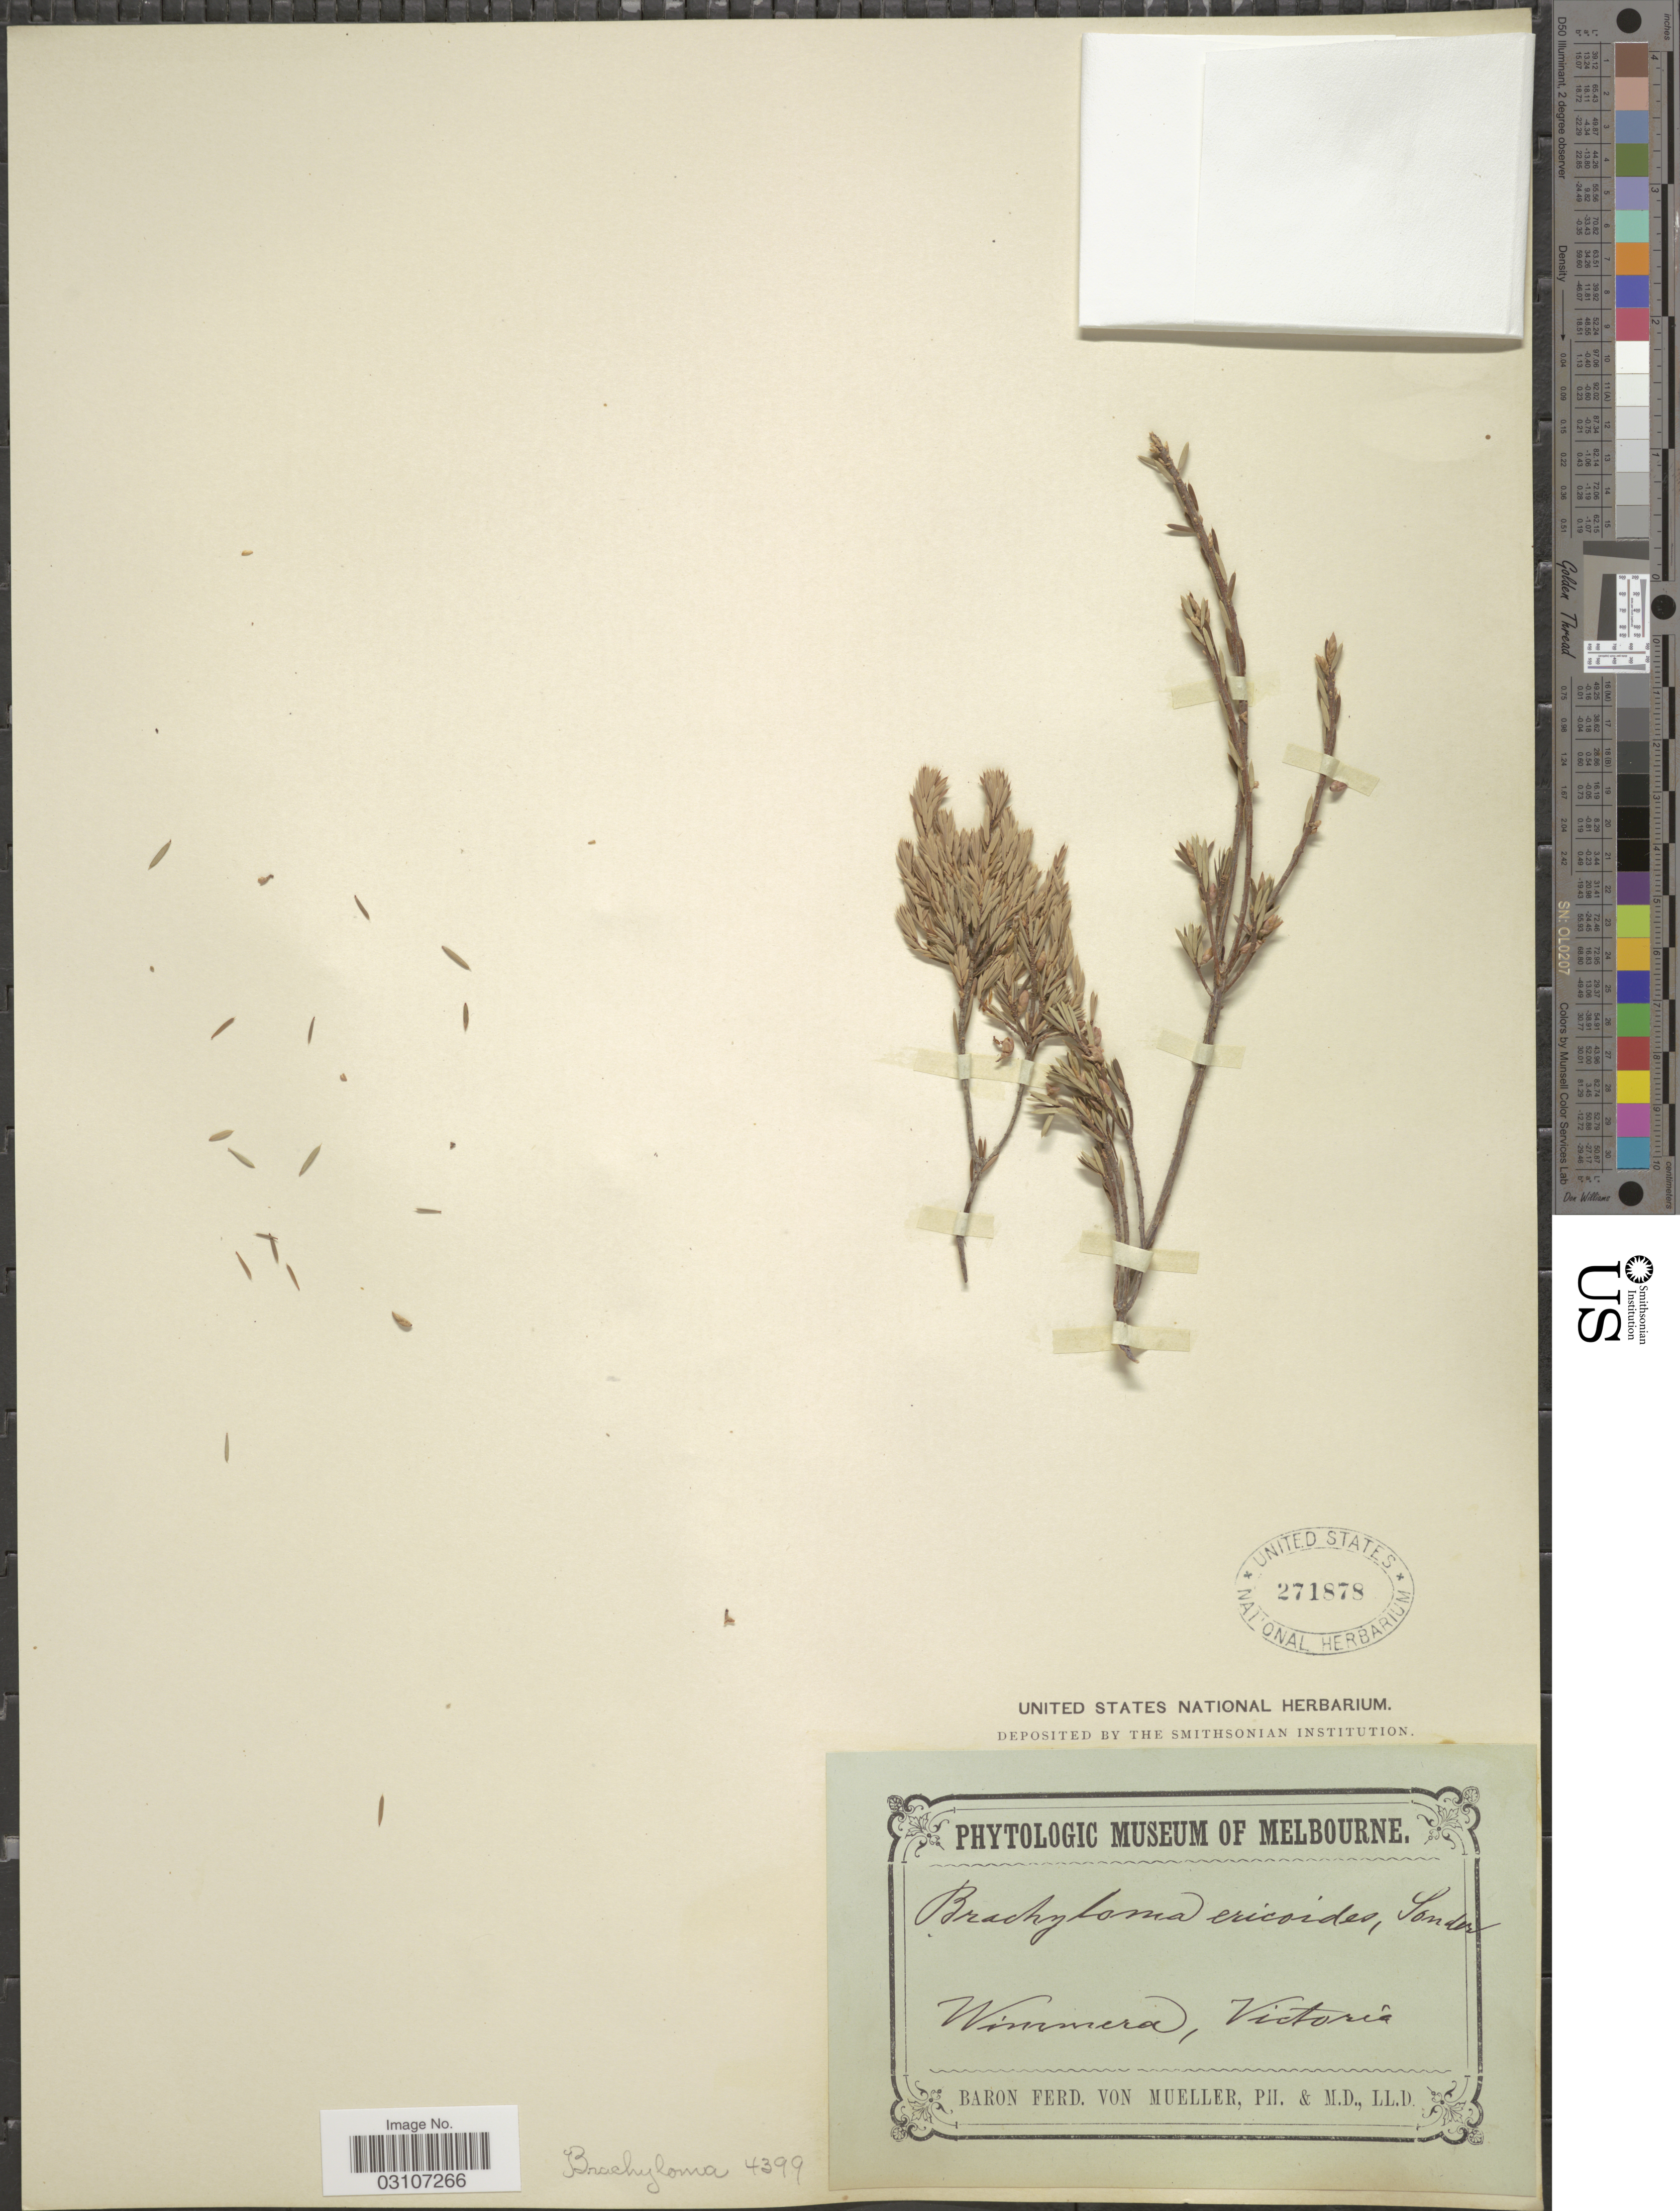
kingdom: Plantae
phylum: Tracheophyta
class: Magnoliopsida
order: Ericales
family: Ericaceae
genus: Brachyloma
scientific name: Brachyloma ericoides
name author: (Schltdl.) Sond.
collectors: F. Mueller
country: Australia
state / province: Victoria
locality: Wimmera, Victoria.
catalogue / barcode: US 271878